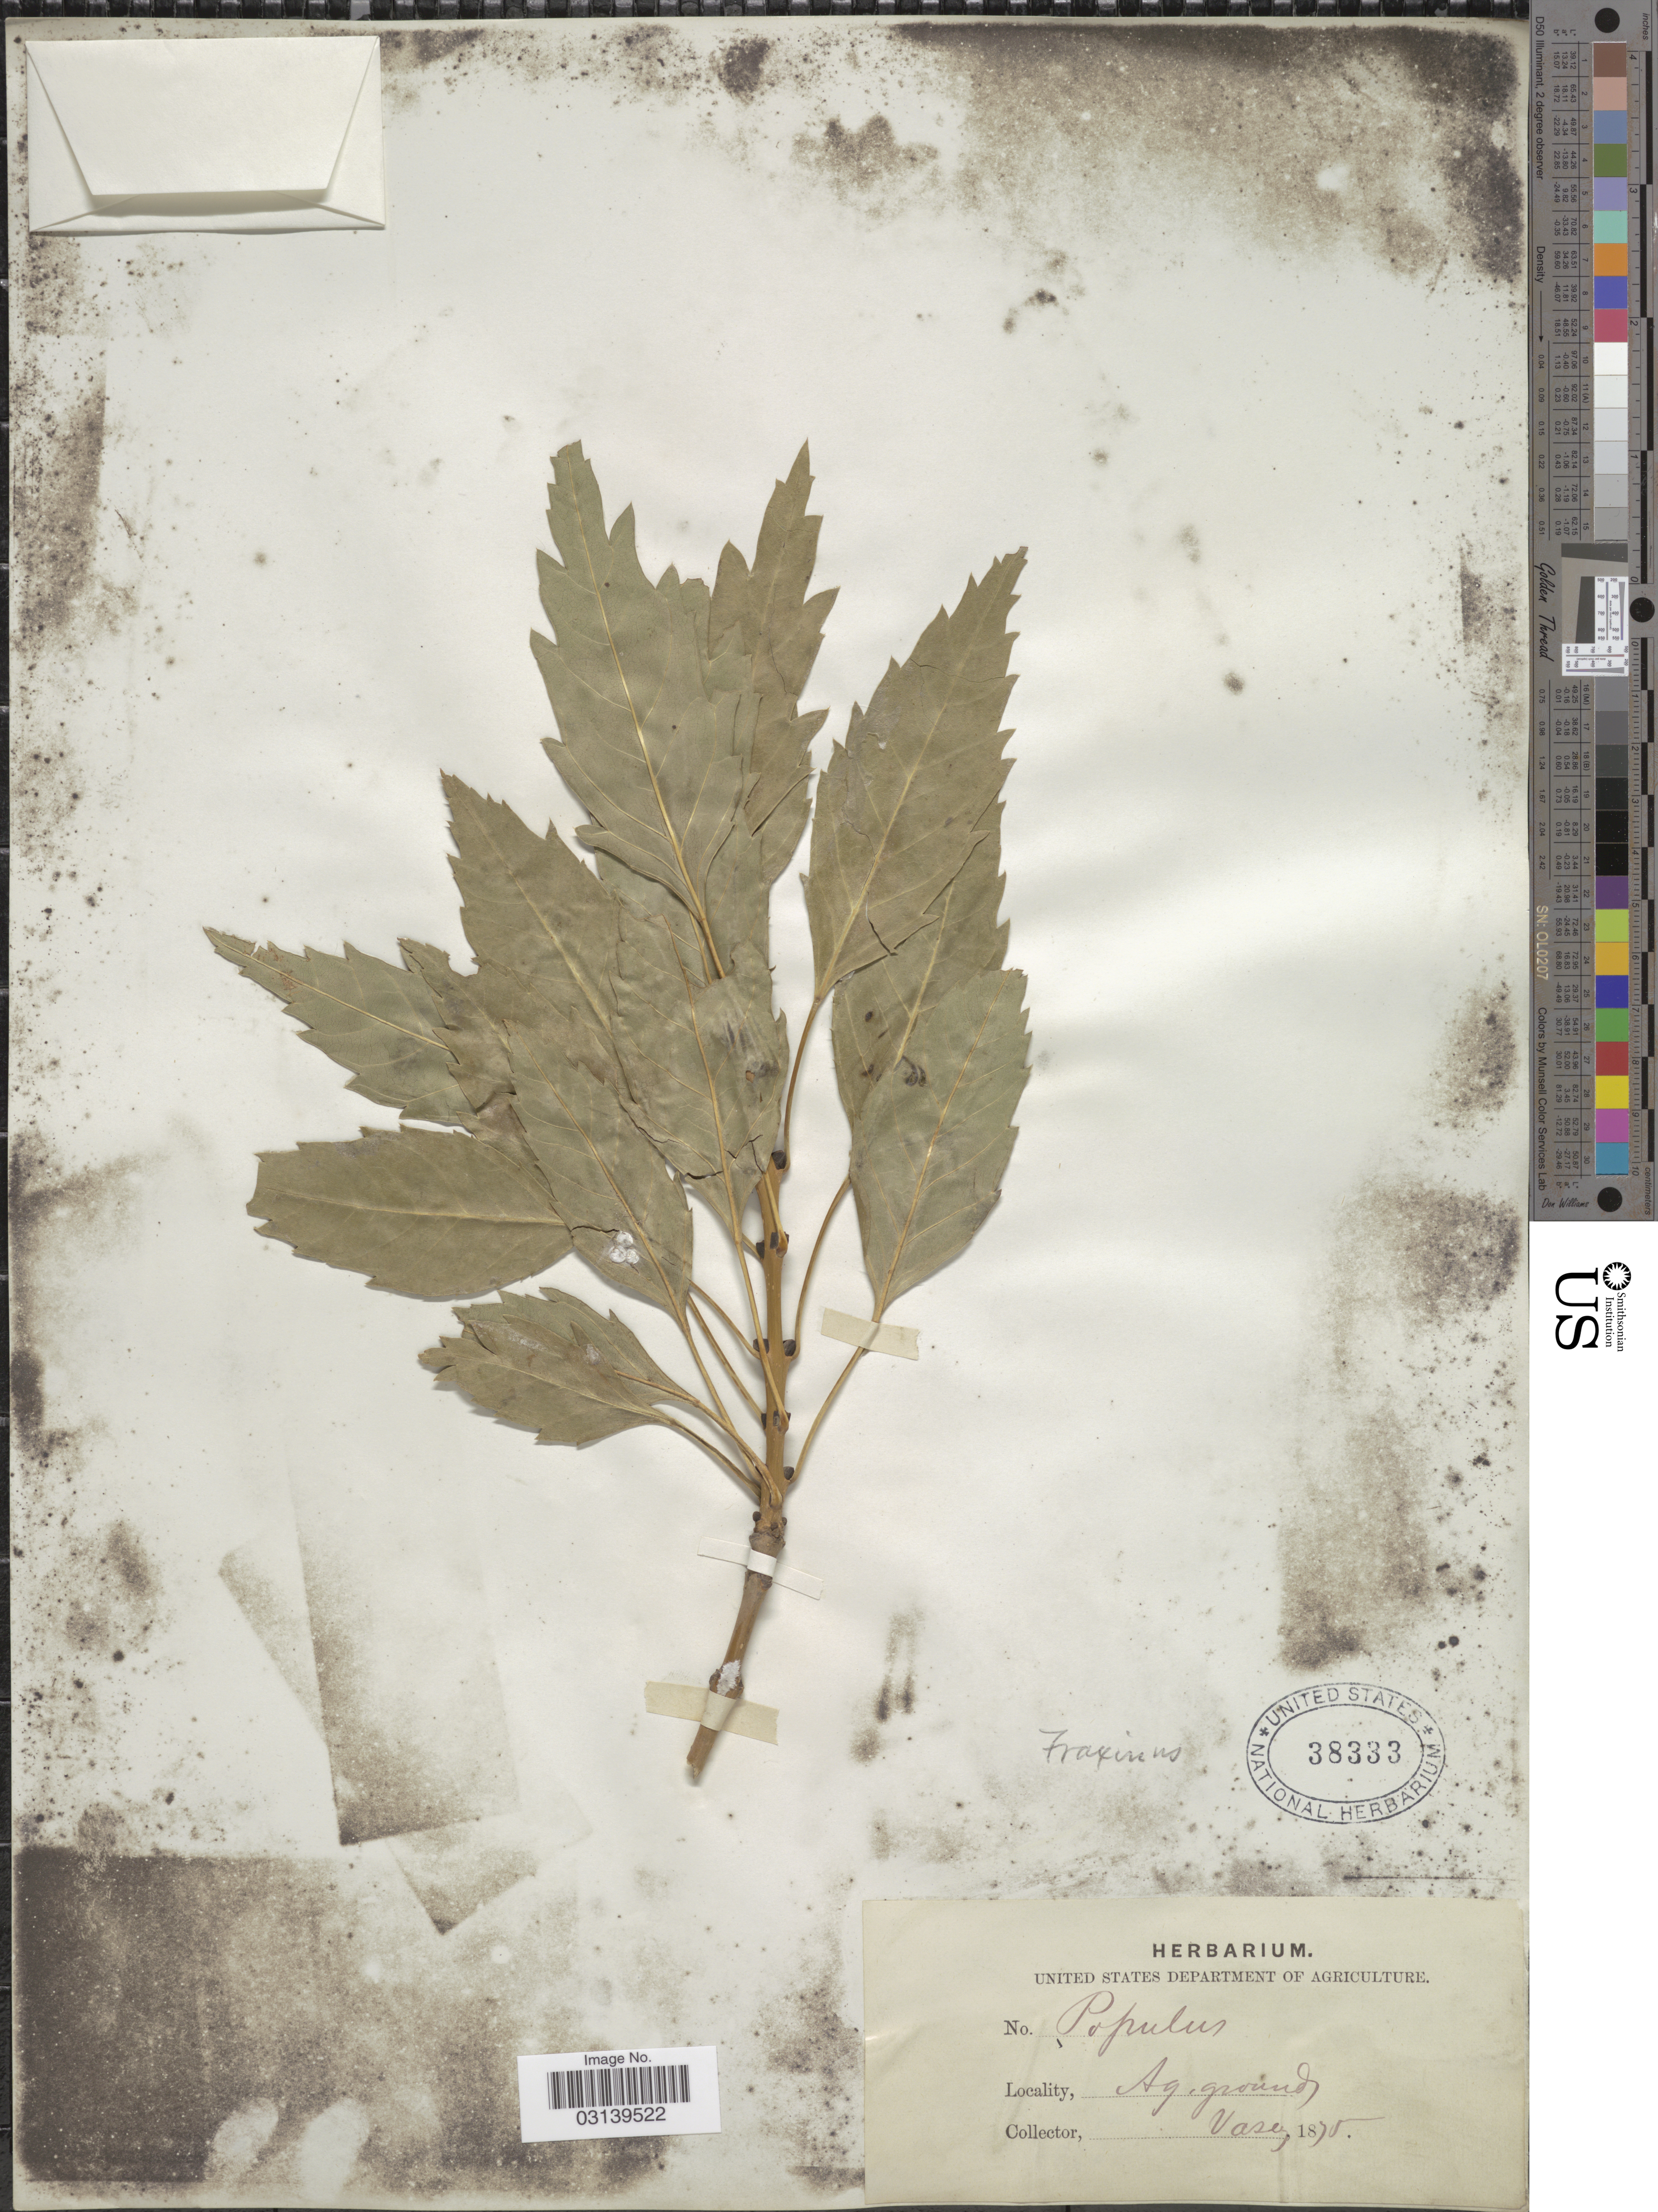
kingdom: Plantae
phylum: Tracheophyta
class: Magnoliopsida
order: Lamiales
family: Oleaceae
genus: Fraxinus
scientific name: Fraxinus ornus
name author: L.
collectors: Vasey, --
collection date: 1875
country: United States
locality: Ag grounds.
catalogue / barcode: US 38333